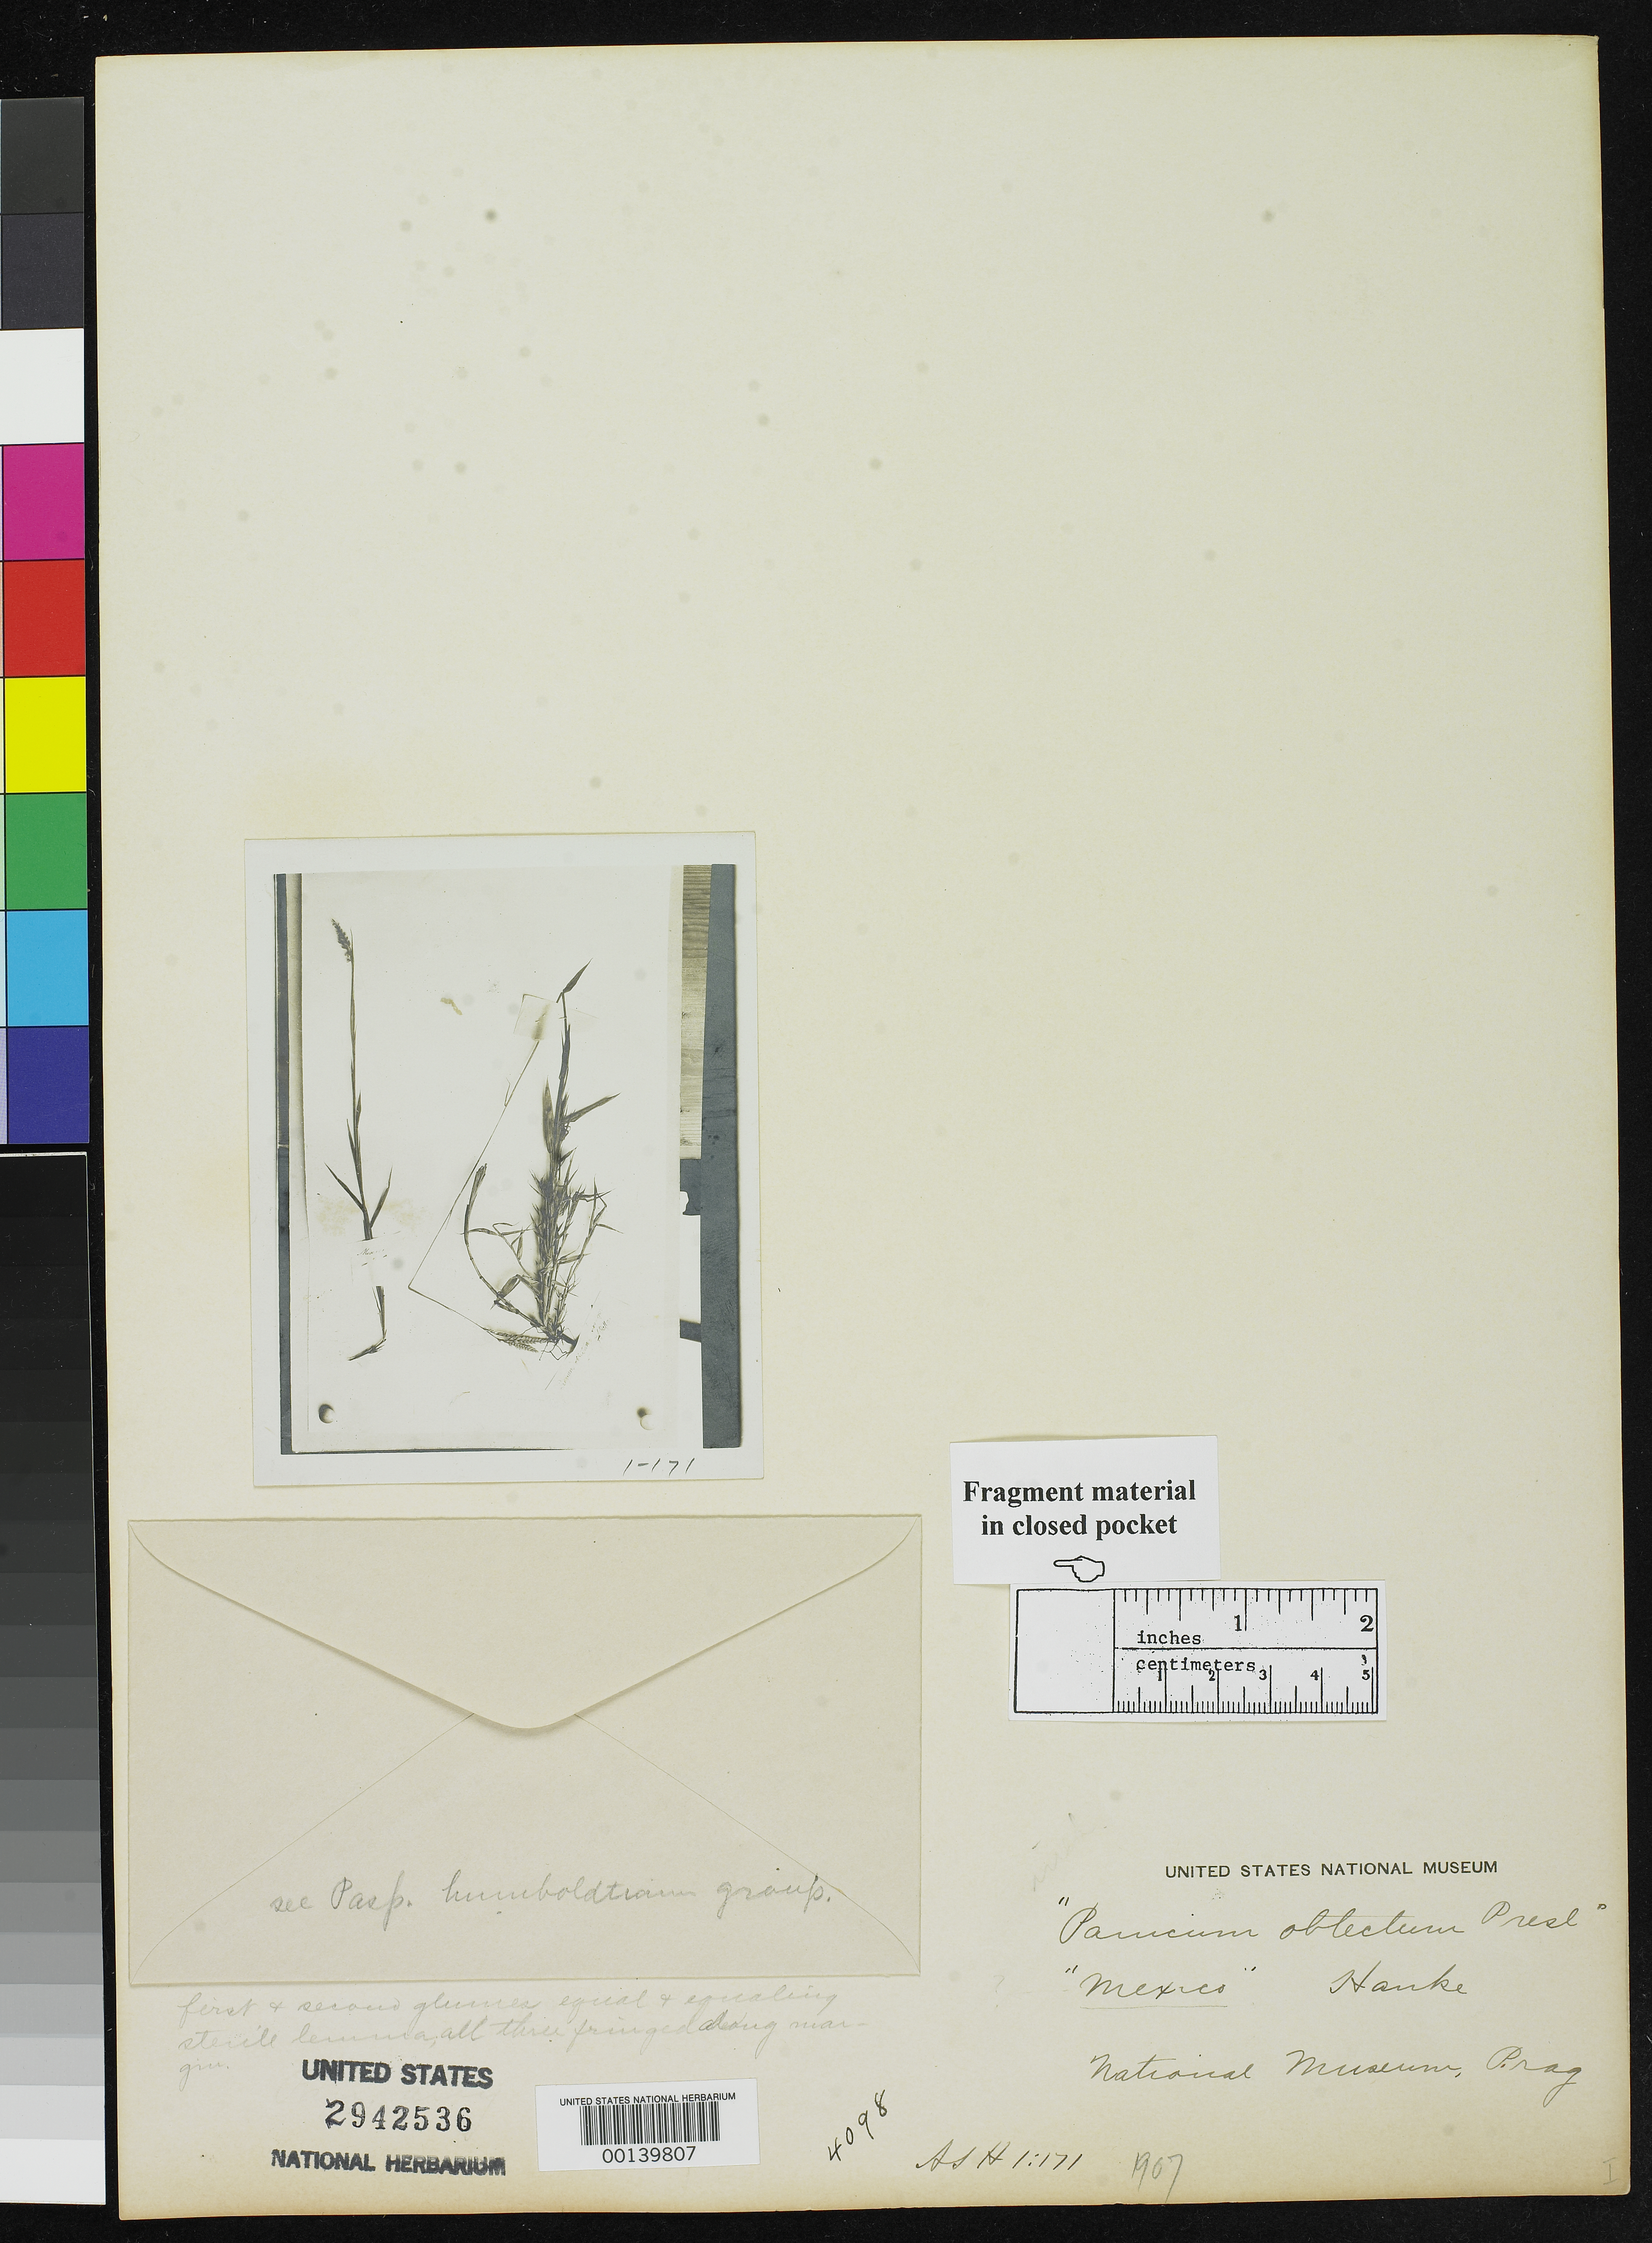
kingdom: Plantae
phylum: Tracheophyta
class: Liliopsida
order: Poales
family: Poaceae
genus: Panicum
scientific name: Panicum obtectum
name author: J. Presl in C. Presl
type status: Type Fragment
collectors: T. P. X. Haenke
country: Mexico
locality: E of Monserrat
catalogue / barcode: US 2942536